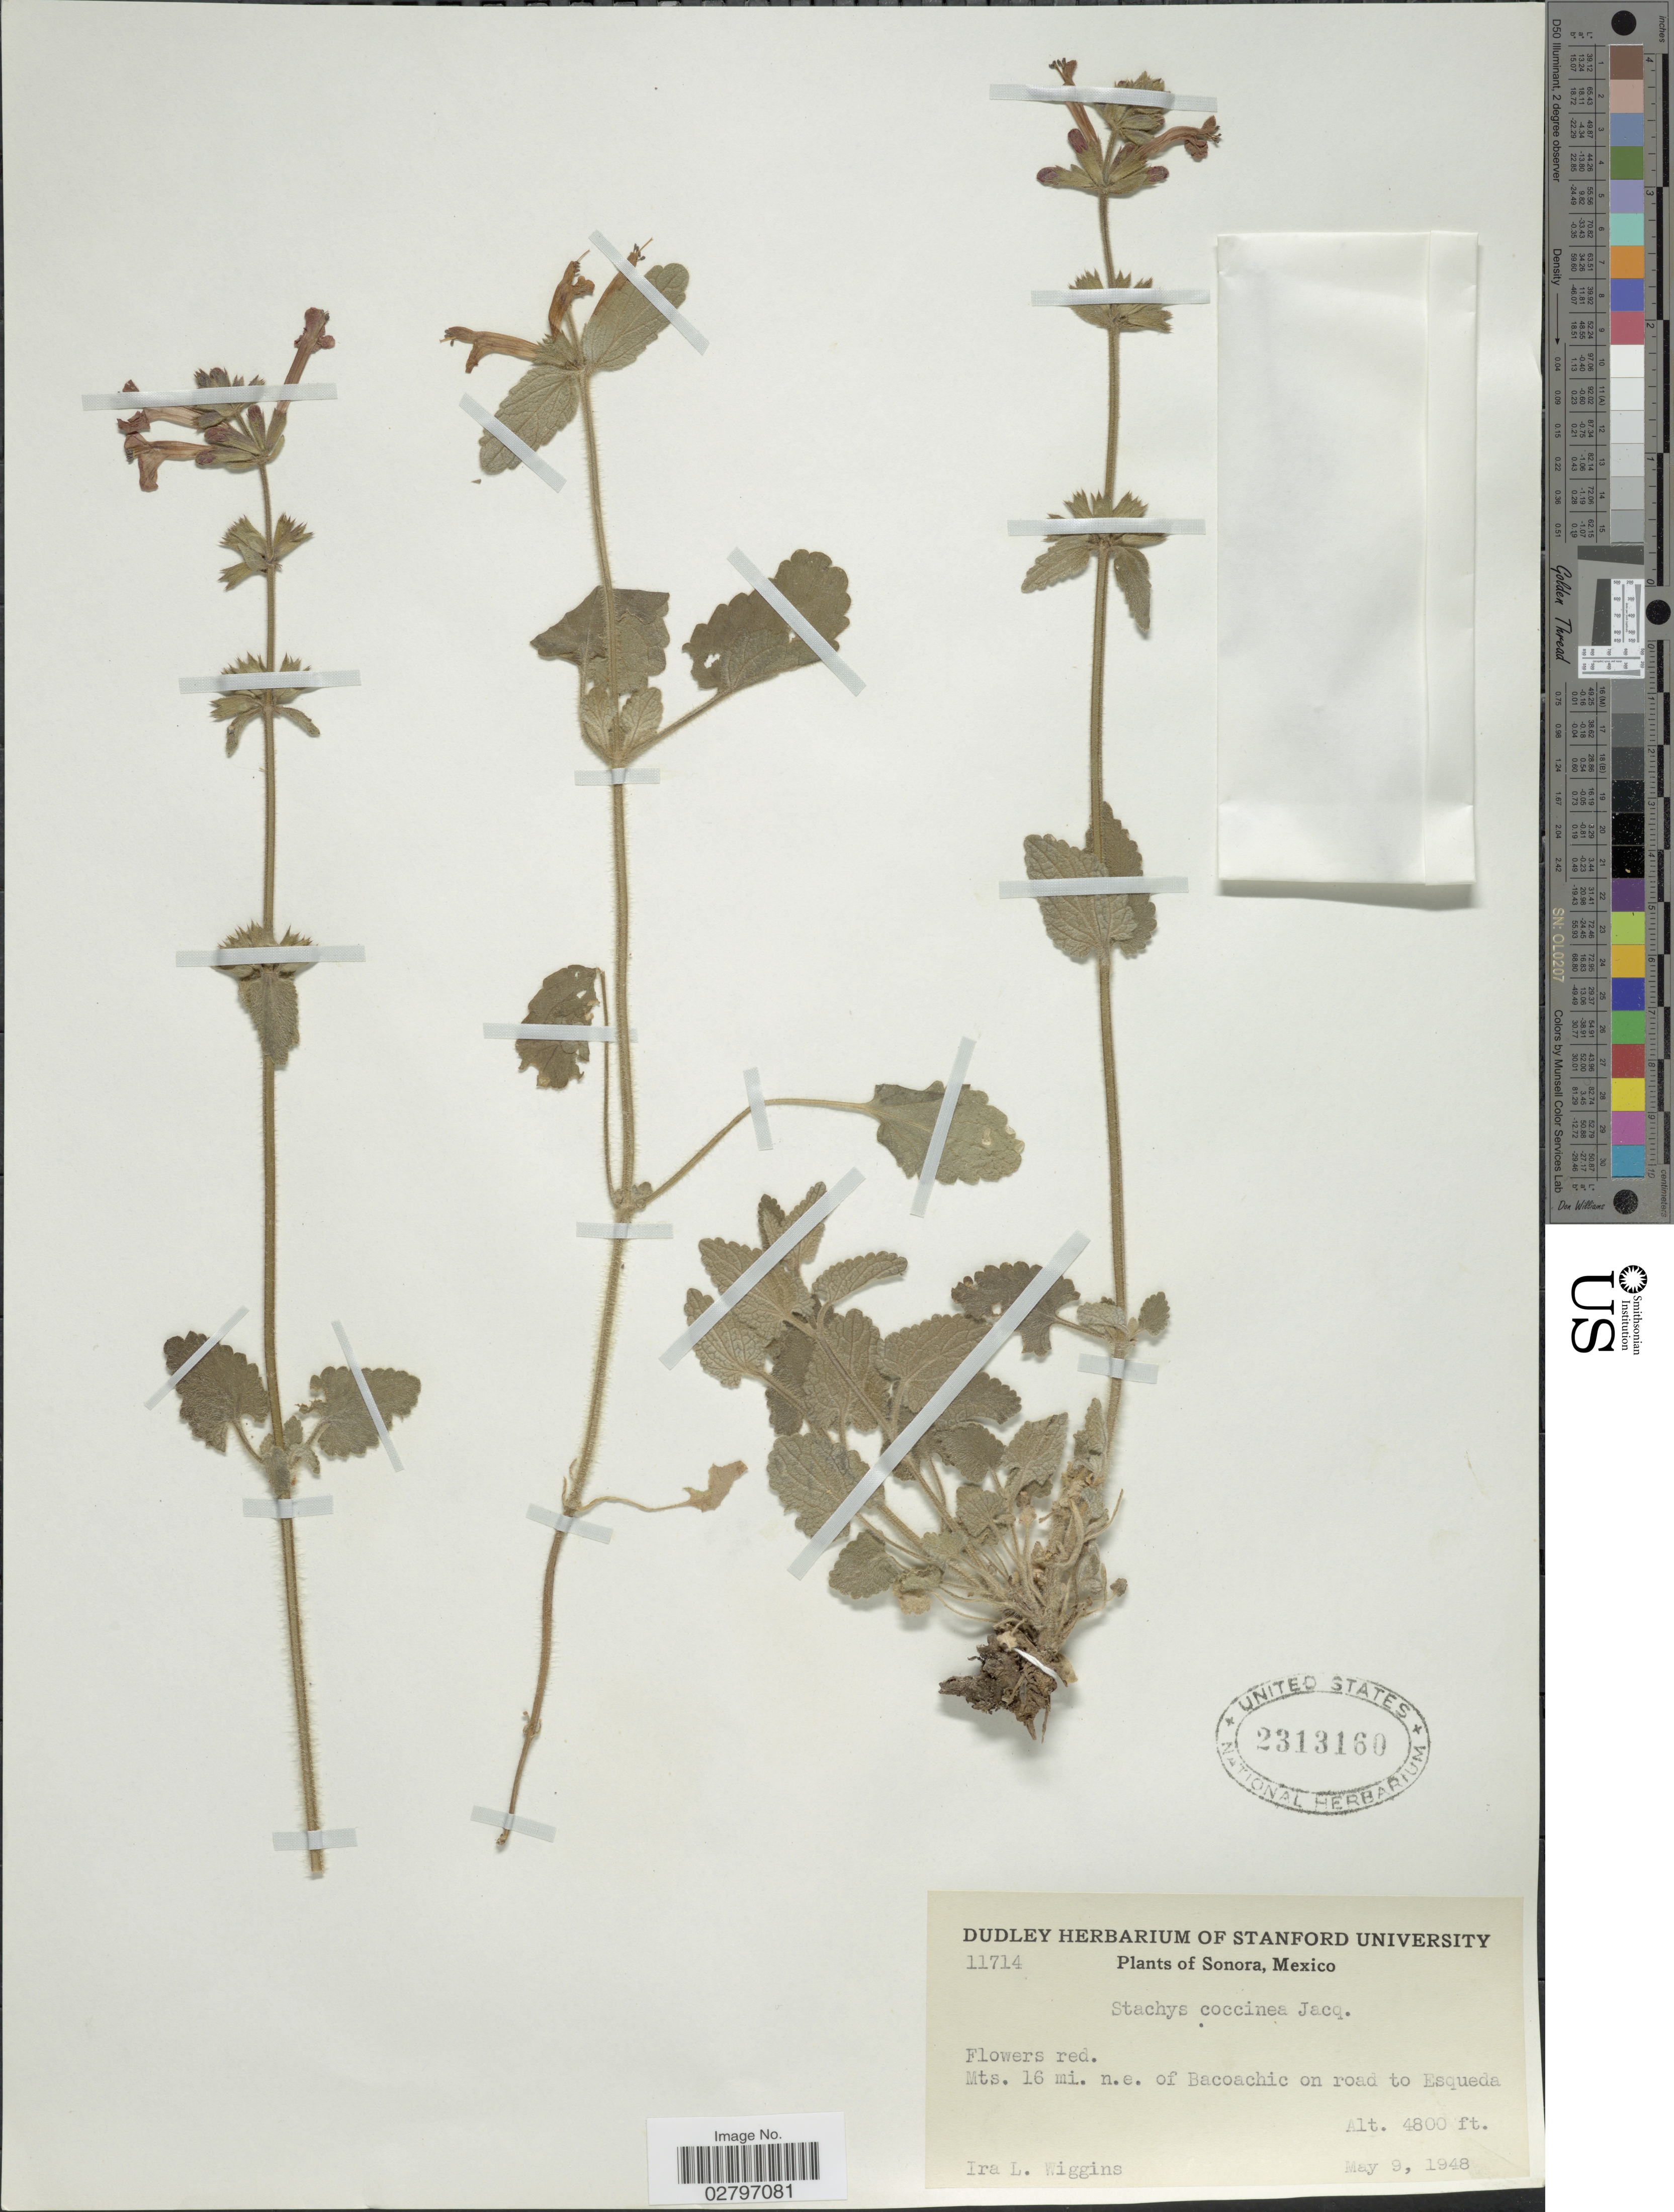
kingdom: Plantae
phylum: Tracheophyta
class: Magnoliopsida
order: Lamiales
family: Lamiaceae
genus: Stachys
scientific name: Stachys coccinea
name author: Ortega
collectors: I. L. Wiggins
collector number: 11714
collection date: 1948-05-09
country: Mexico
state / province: Sonora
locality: Mts. 16 mi. n.e. of Bacoachic on road to Esqueda.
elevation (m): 1463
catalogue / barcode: US 2313160